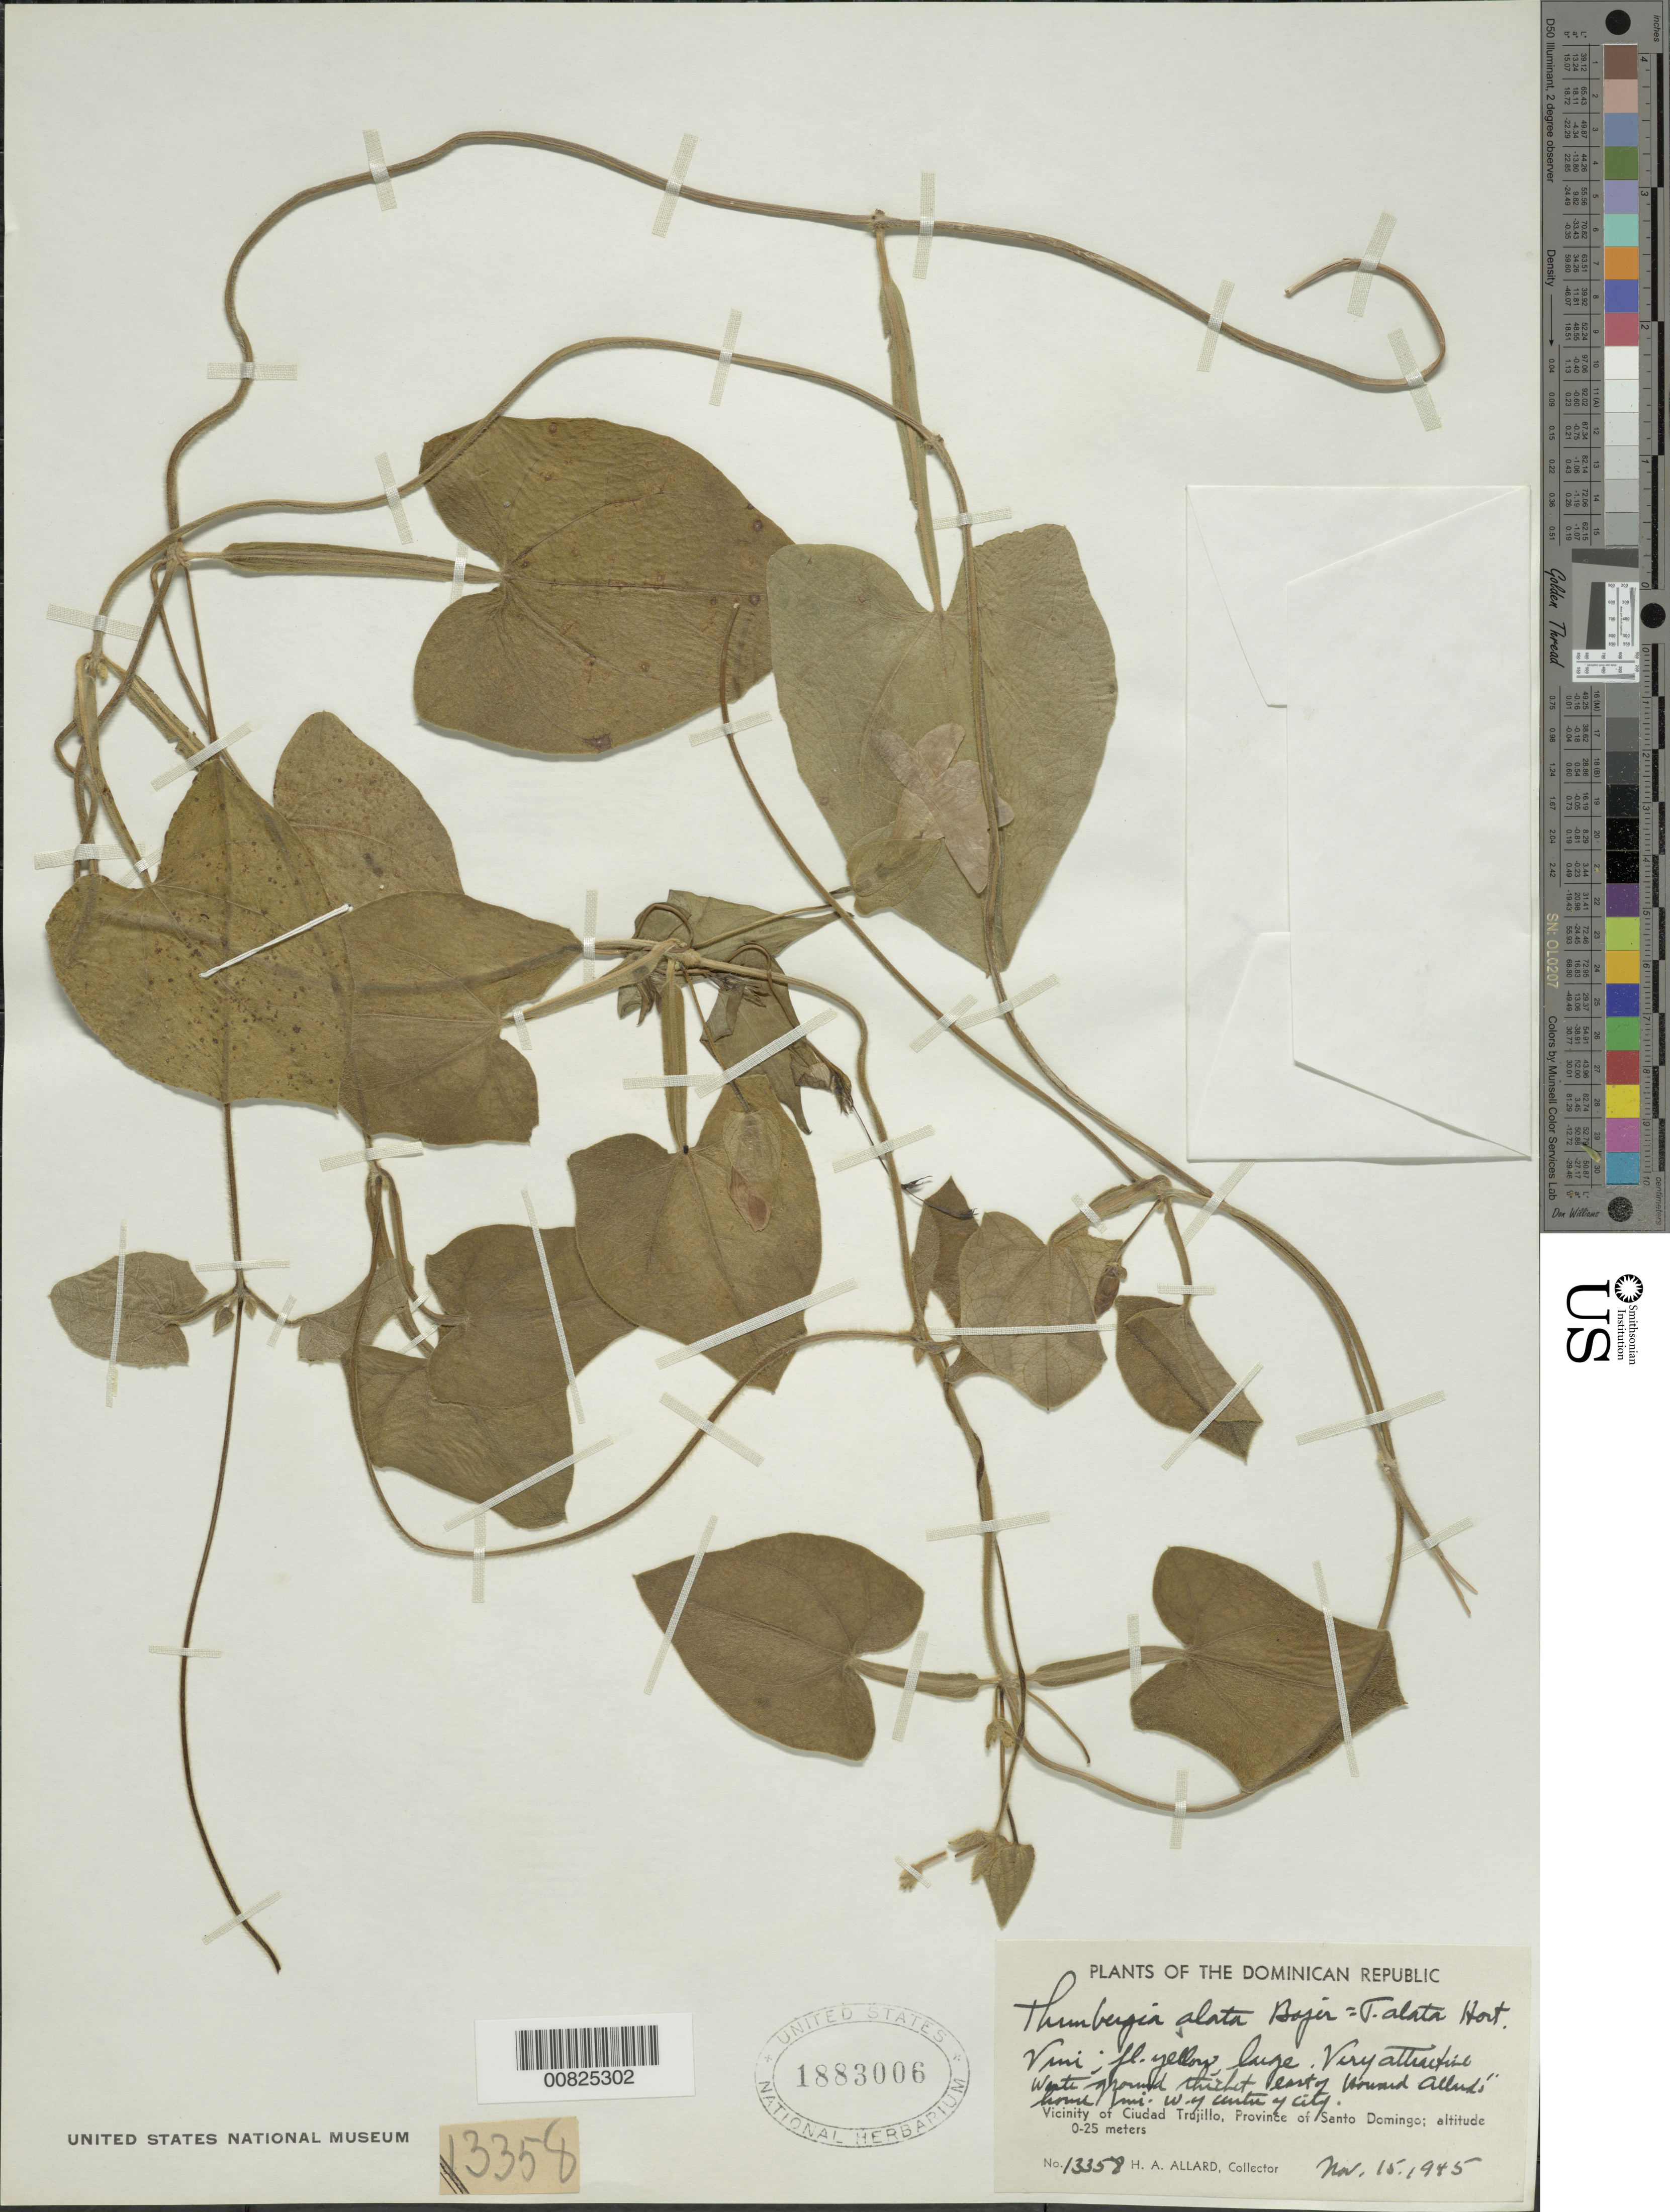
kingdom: Plantae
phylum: Tracheophyta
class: Magnoliopsida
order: Lamiales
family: Acanthaceae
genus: Thunbergia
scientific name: Thunbergia alata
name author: Bojer ex Sims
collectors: H. A. Allard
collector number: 13358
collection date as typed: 15 Nov 1945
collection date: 1945-11-15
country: Dominican Republic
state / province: Distrito Nacional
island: Hispaniola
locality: Vicinity of Santo Domingo, E of Howard Allard's houes, 1 mi W of center of city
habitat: Waste ground, in thicket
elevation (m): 0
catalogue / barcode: US 1883006